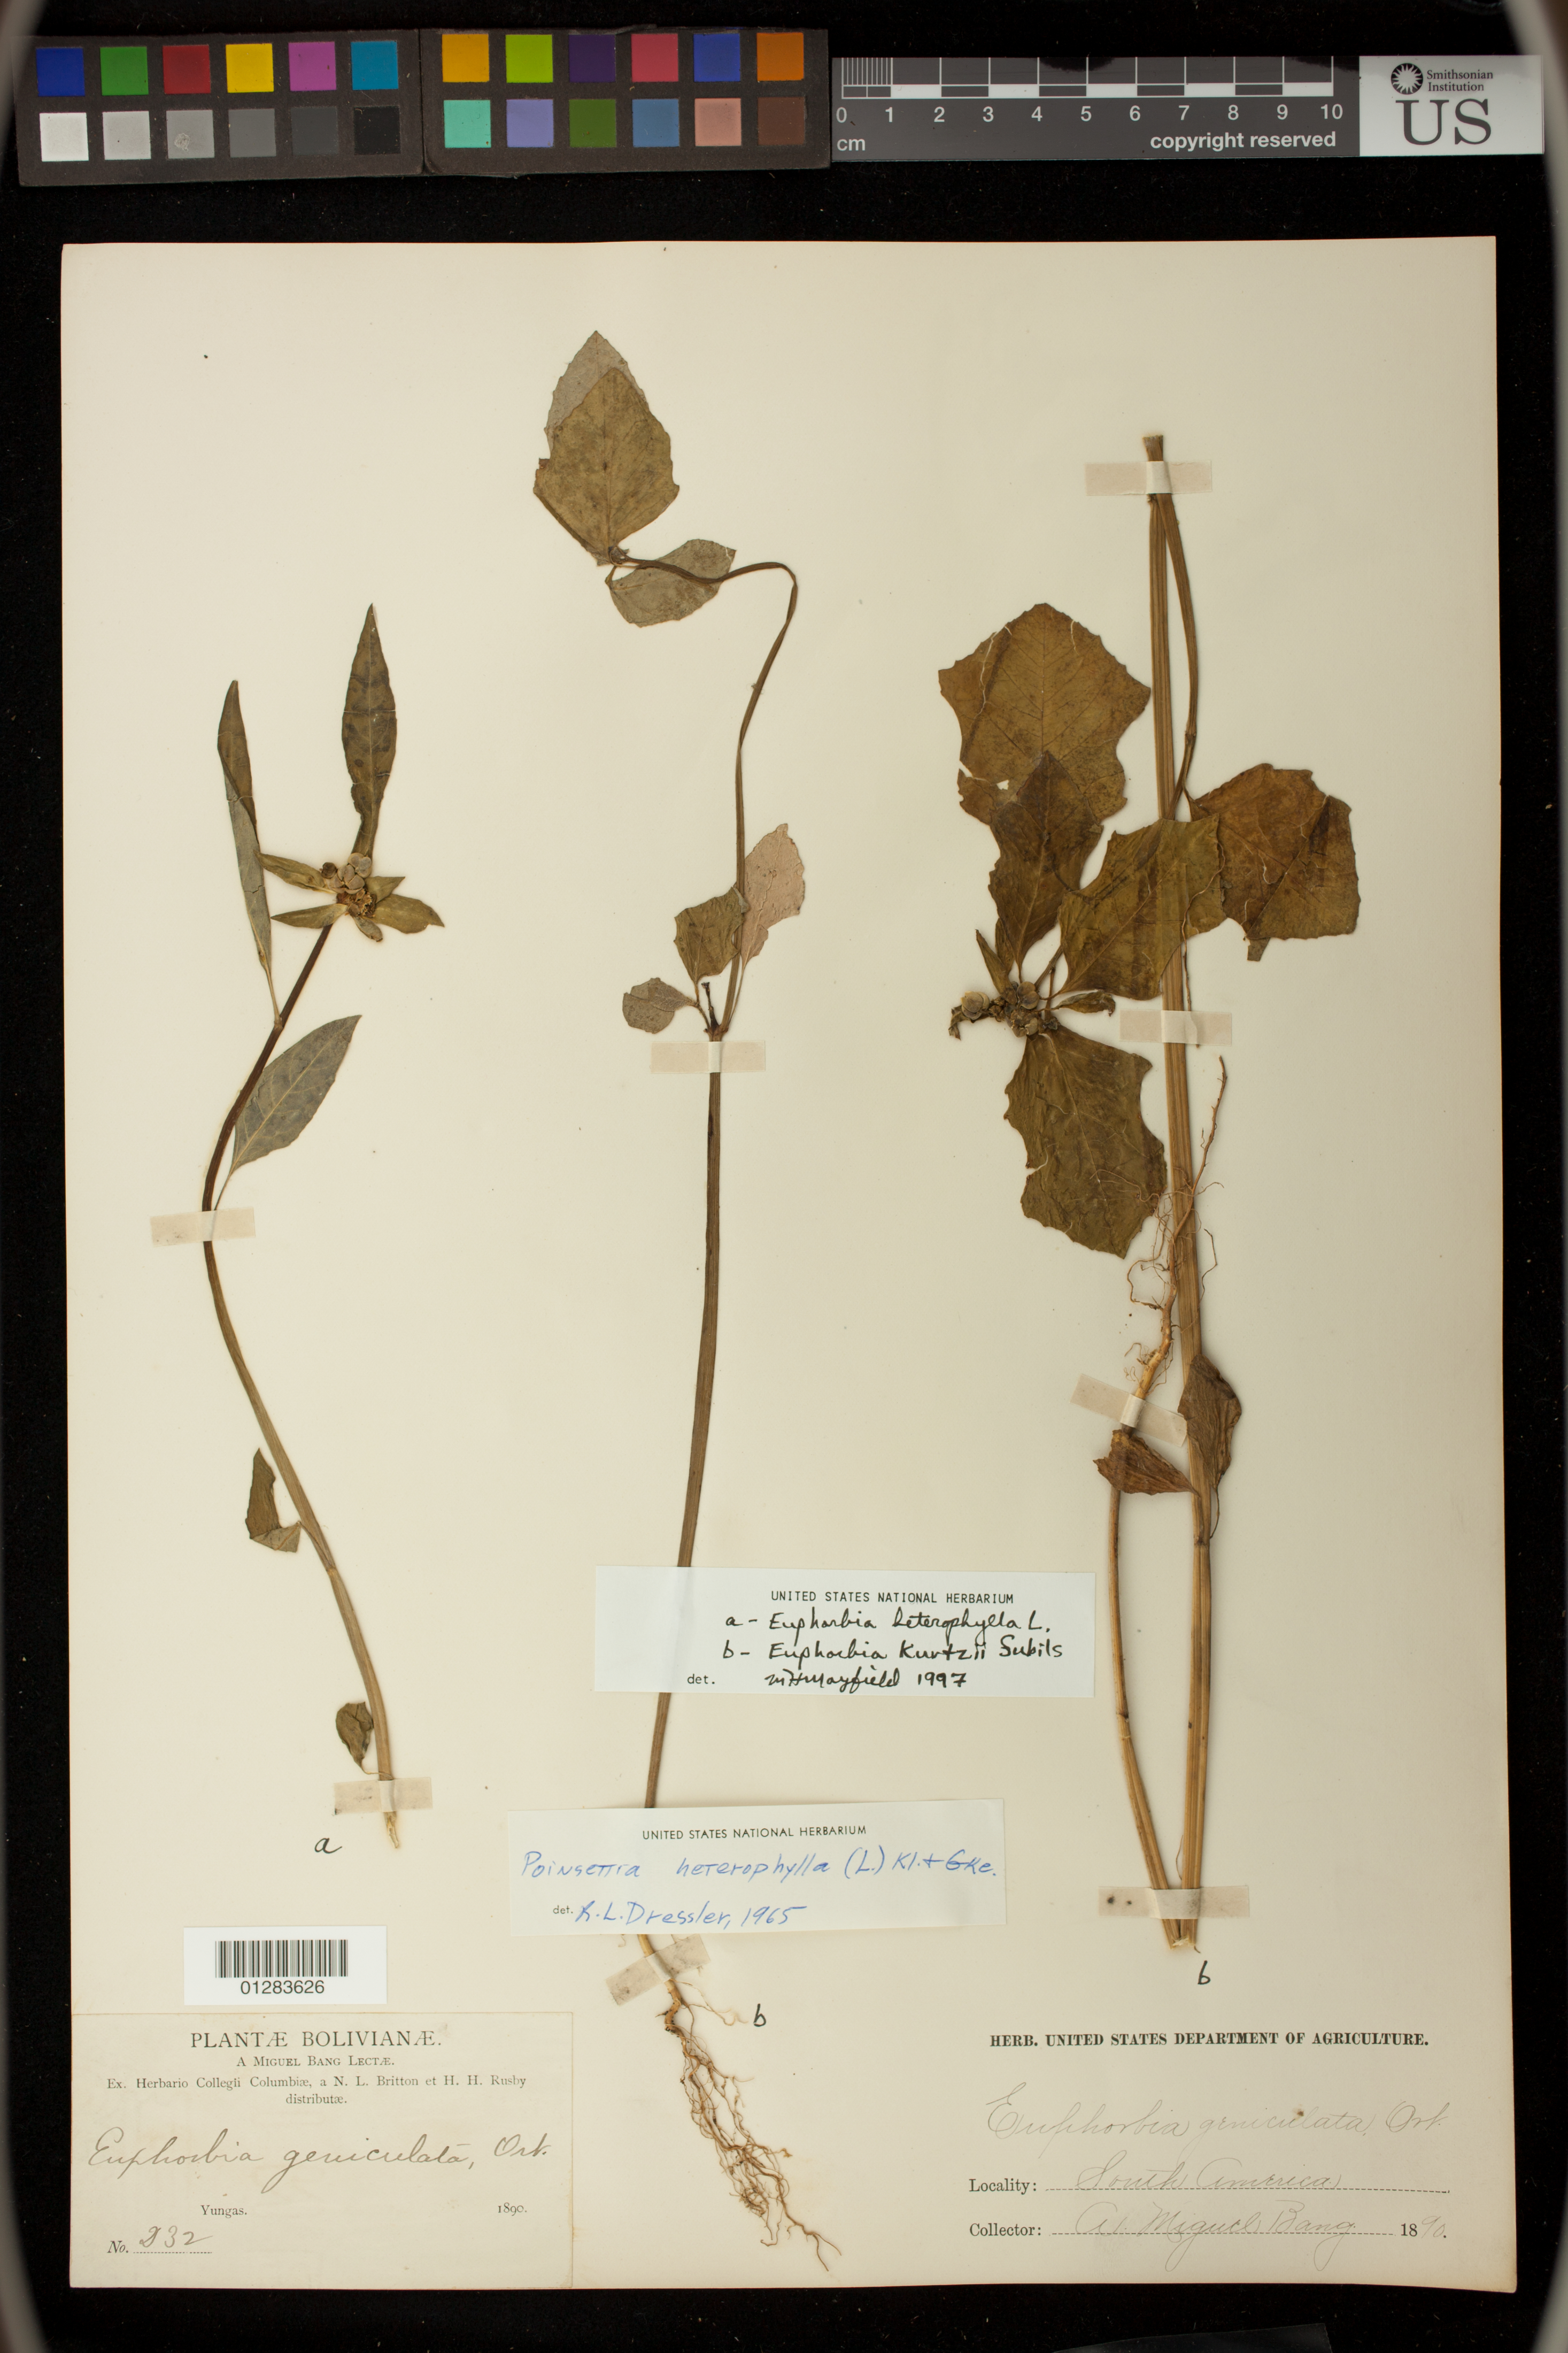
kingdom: Plantae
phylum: Tracheophyta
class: Magnoliopsida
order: Malpighiales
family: Euphorbiaceae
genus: Euphorbia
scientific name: Euphorbia kurtzii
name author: Subils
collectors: M. Bang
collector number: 232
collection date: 1890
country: Bolivia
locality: Yungas